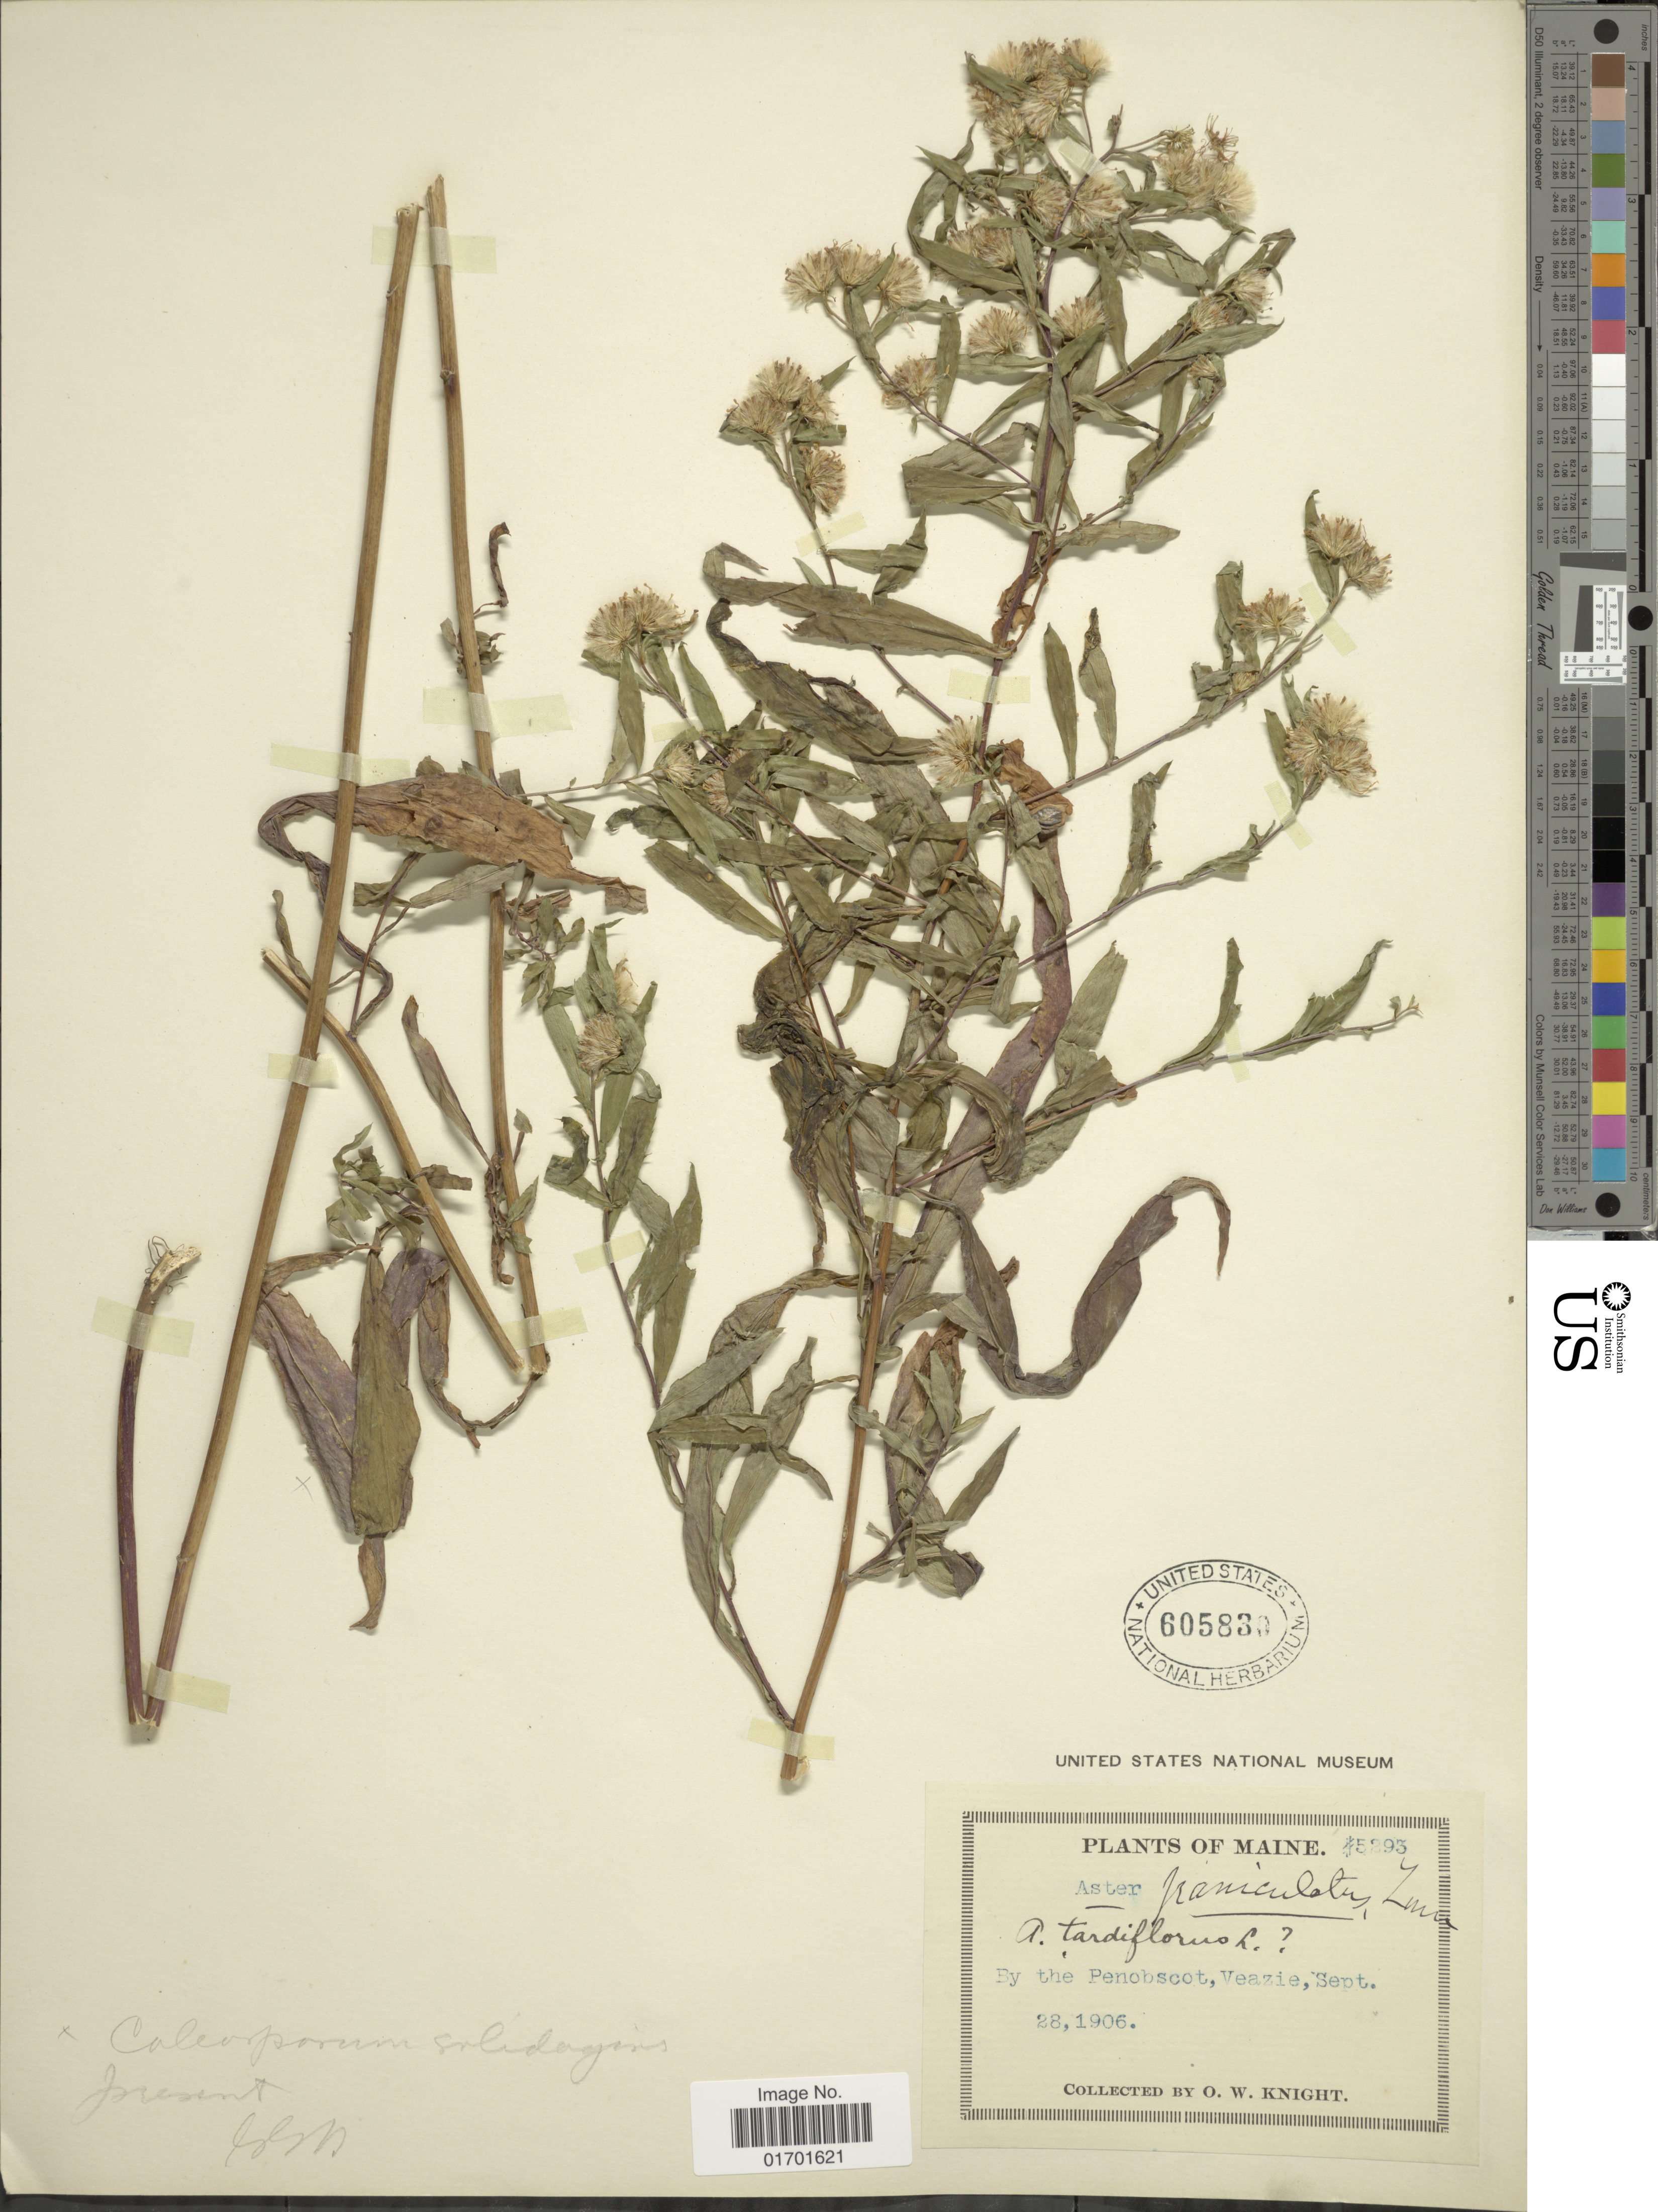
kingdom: Plantae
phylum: Tracheophyta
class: Magnoliopsida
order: Asterales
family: Asteraceae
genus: Symphyotrichum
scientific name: Symphyotrichum lanceolatum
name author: (Willd.) G.L. Nesom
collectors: O. Knight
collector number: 5293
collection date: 1906-09-28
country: United States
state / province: Maine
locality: By the Penobscot, Veazie.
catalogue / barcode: US 605839